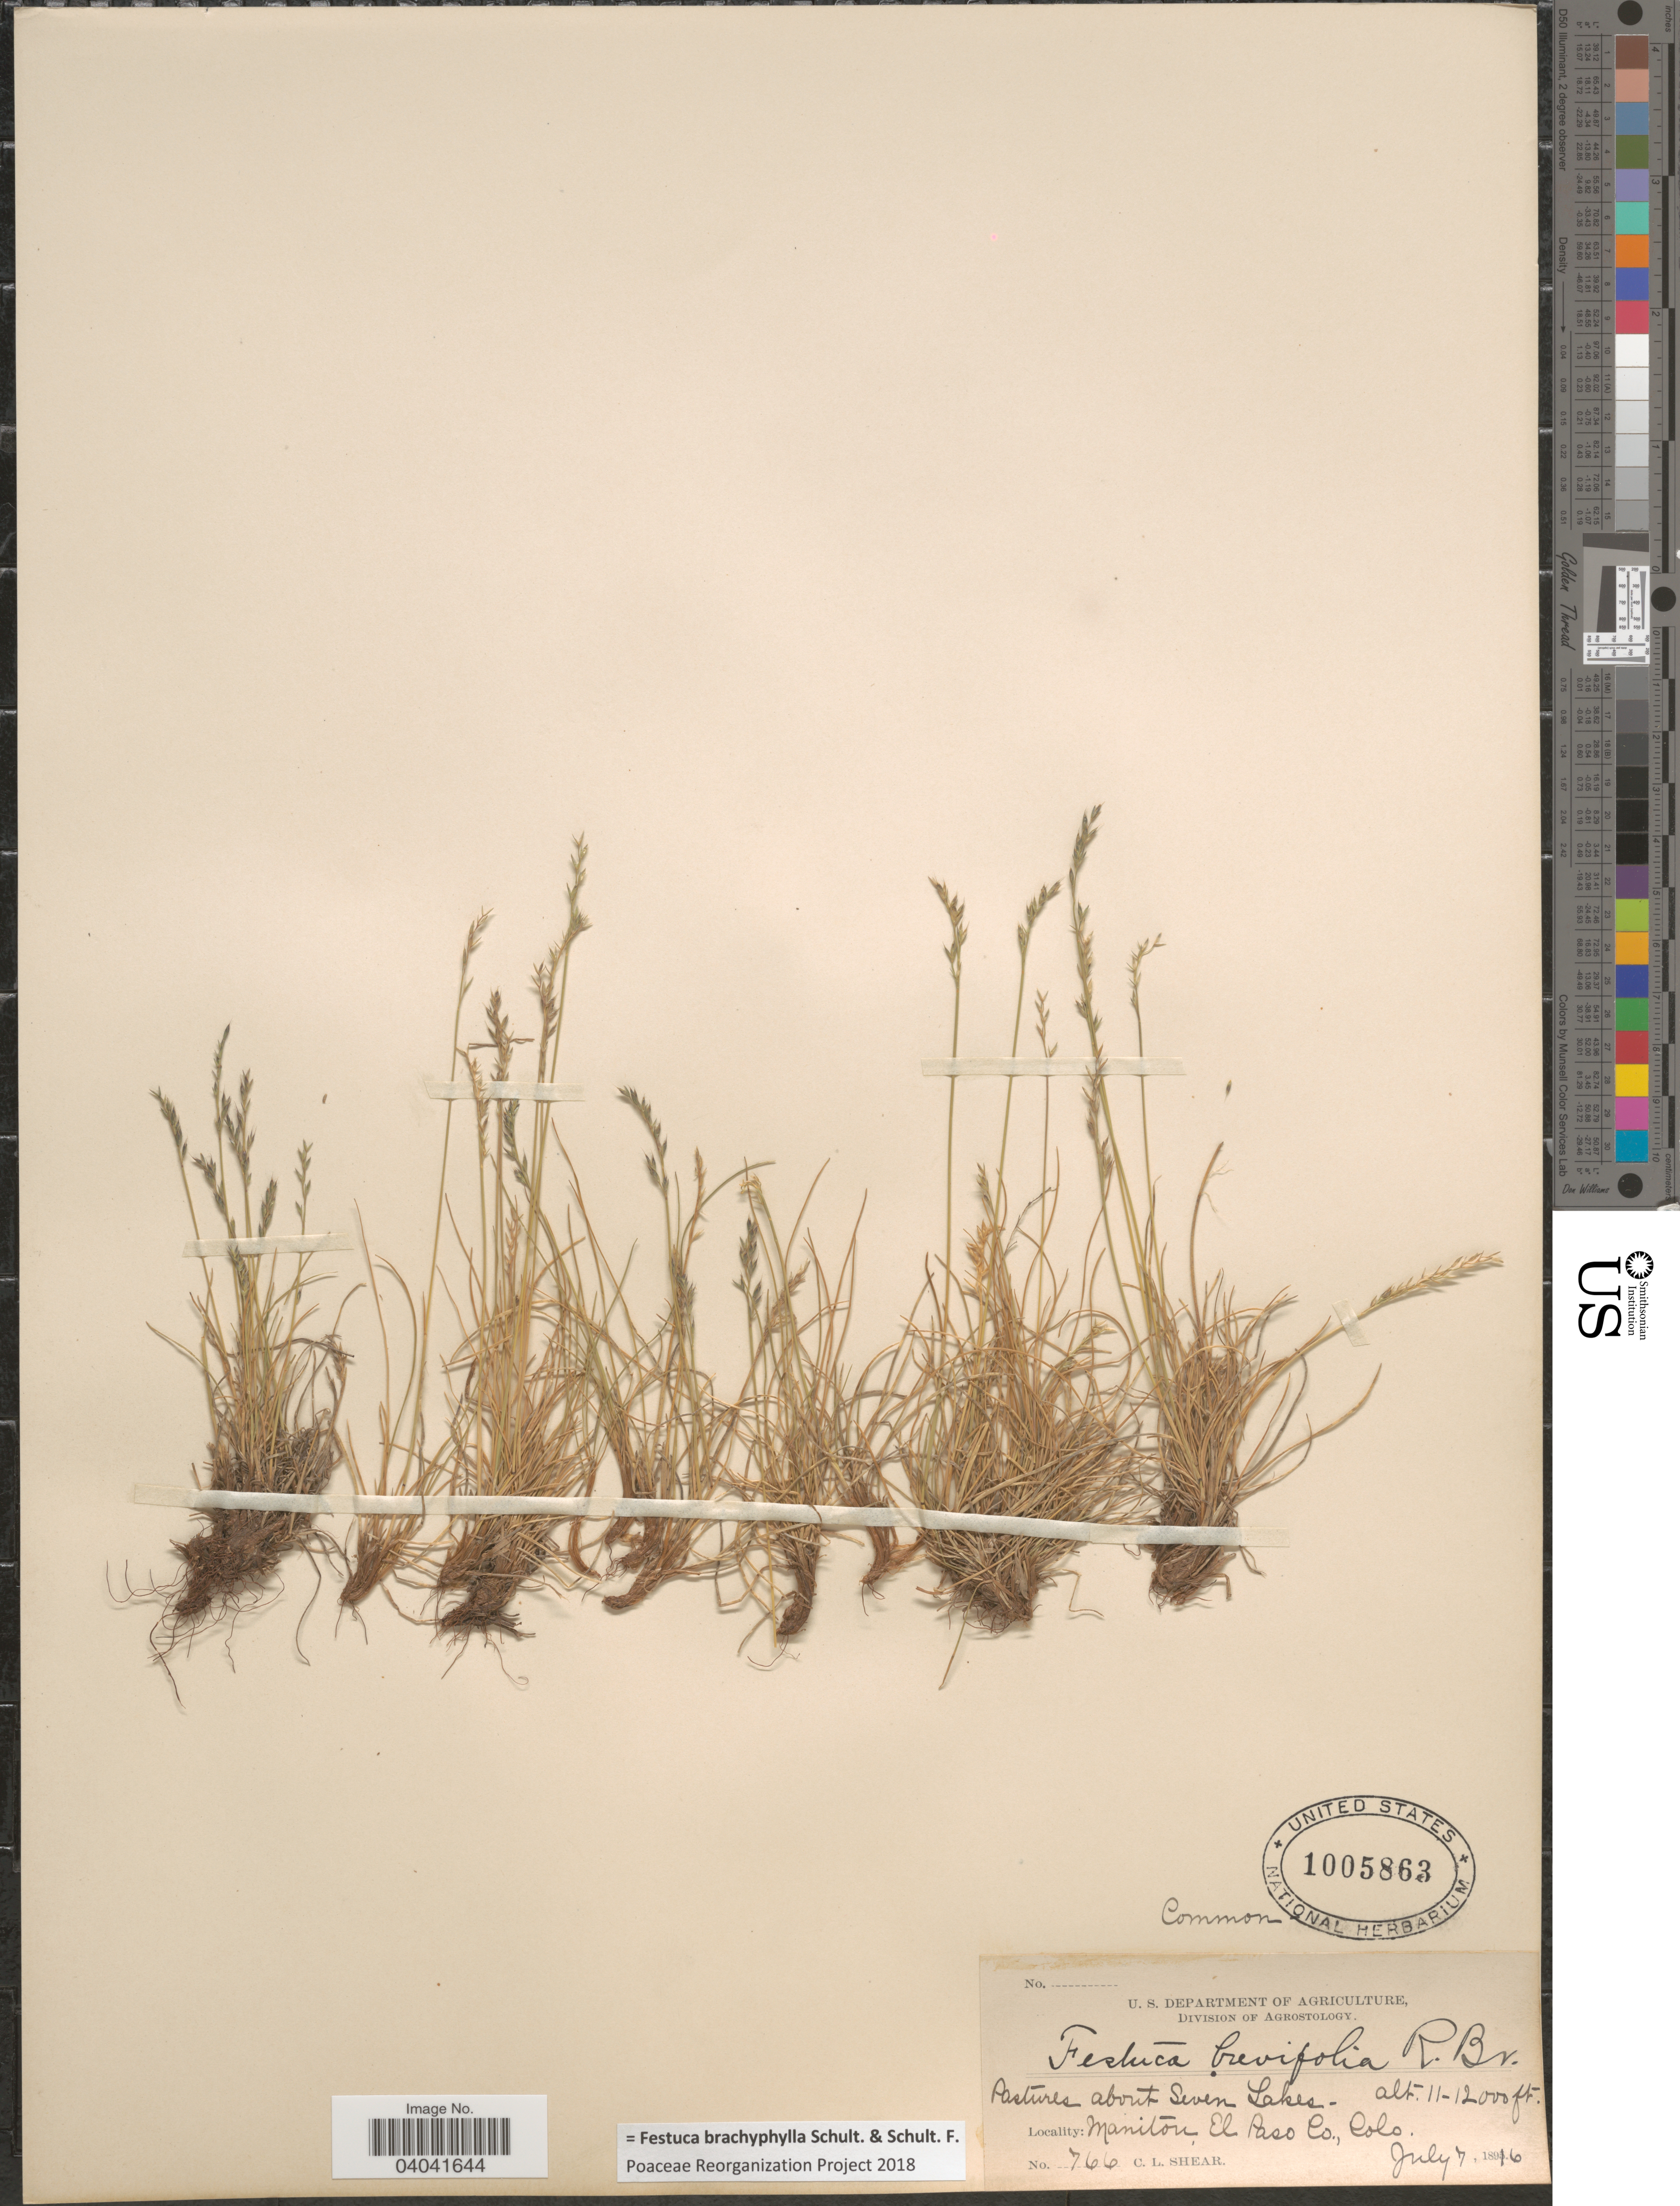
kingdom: Plantae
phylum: Tracheophyta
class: Liliopsida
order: Poales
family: Poaceae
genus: Festuca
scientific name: Festuca brachyphylla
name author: Schult. & Schult. f.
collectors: C. L. Shear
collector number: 766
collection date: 1896-07-07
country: United States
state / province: Colorado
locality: Pasture about Seven Lakes. Manitou, El Paso Co.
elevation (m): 3353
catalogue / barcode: US 1005863